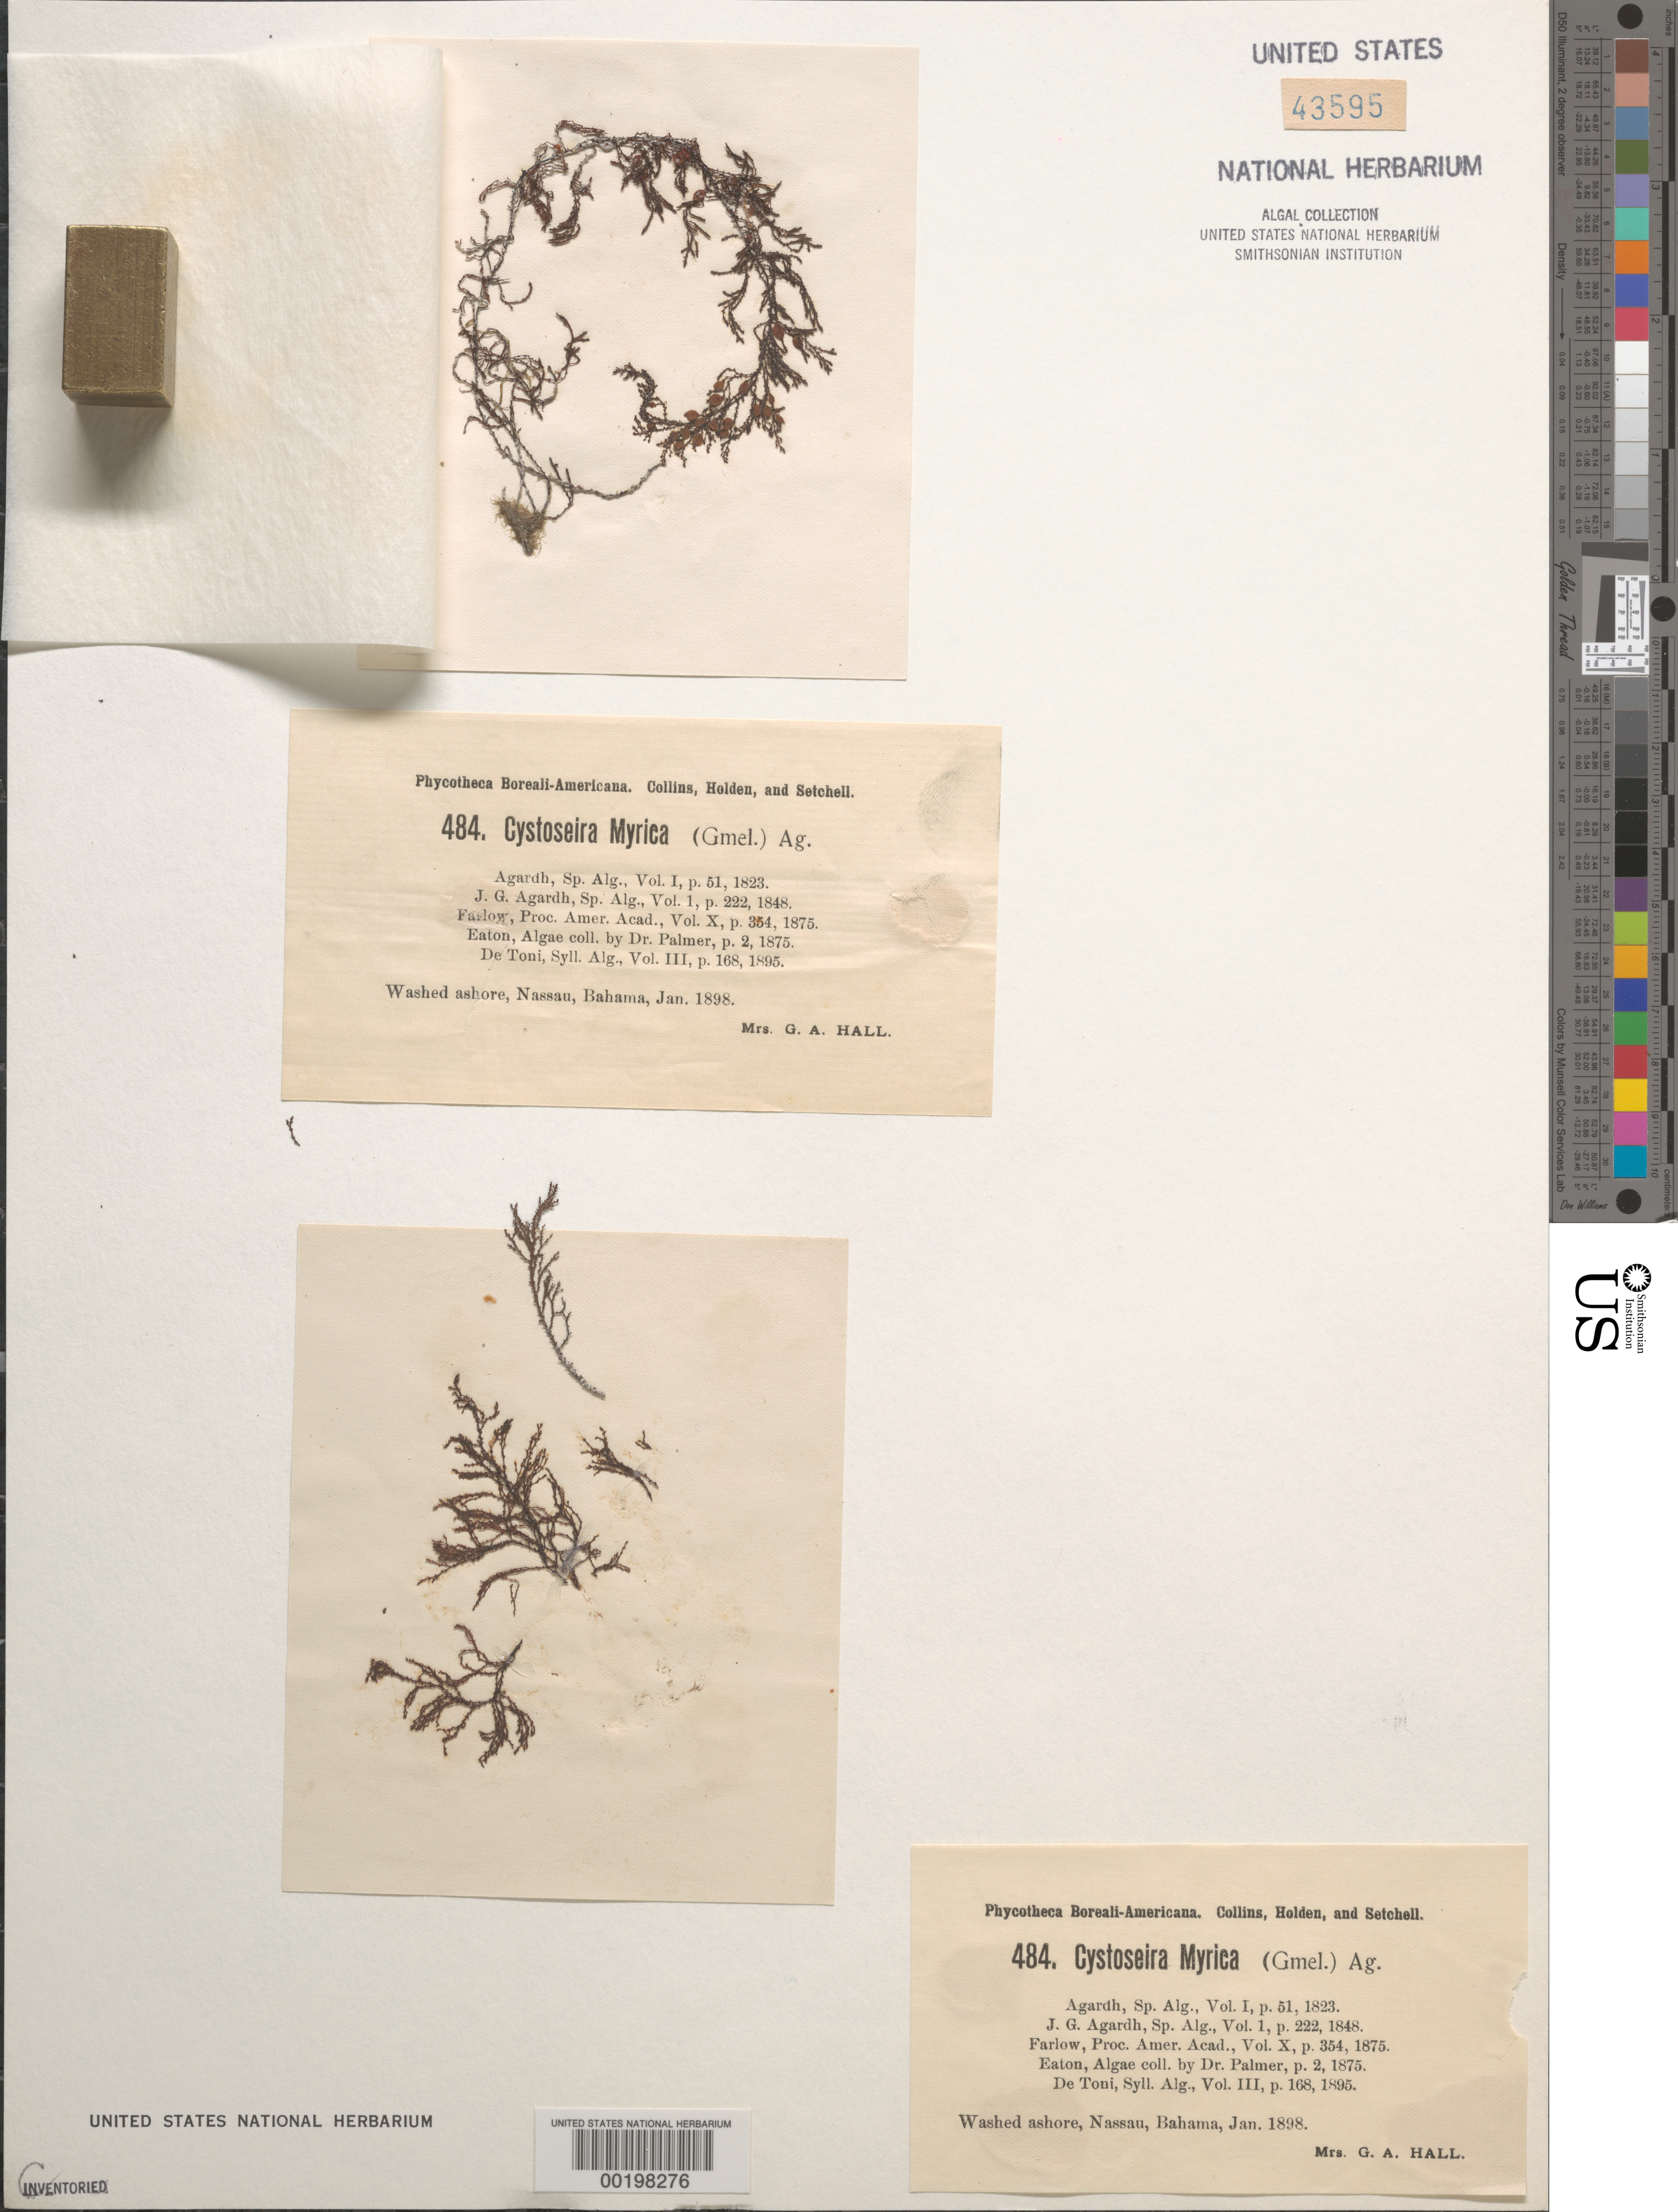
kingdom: Chromista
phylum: Ochrophyta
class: Phaeophyceae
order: Fucales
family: Sargassaceae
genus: Cystoseira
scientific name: Cystoseira myrica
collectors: Mrs. Hall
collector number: PB-A 484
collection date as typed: Jan 1898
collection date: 1898-01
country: Bahamas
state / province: New Providence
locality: Nassau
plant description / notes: Collins, Holden & Setchell, Phycotheca Boreali-Americana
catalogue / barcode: US 43595